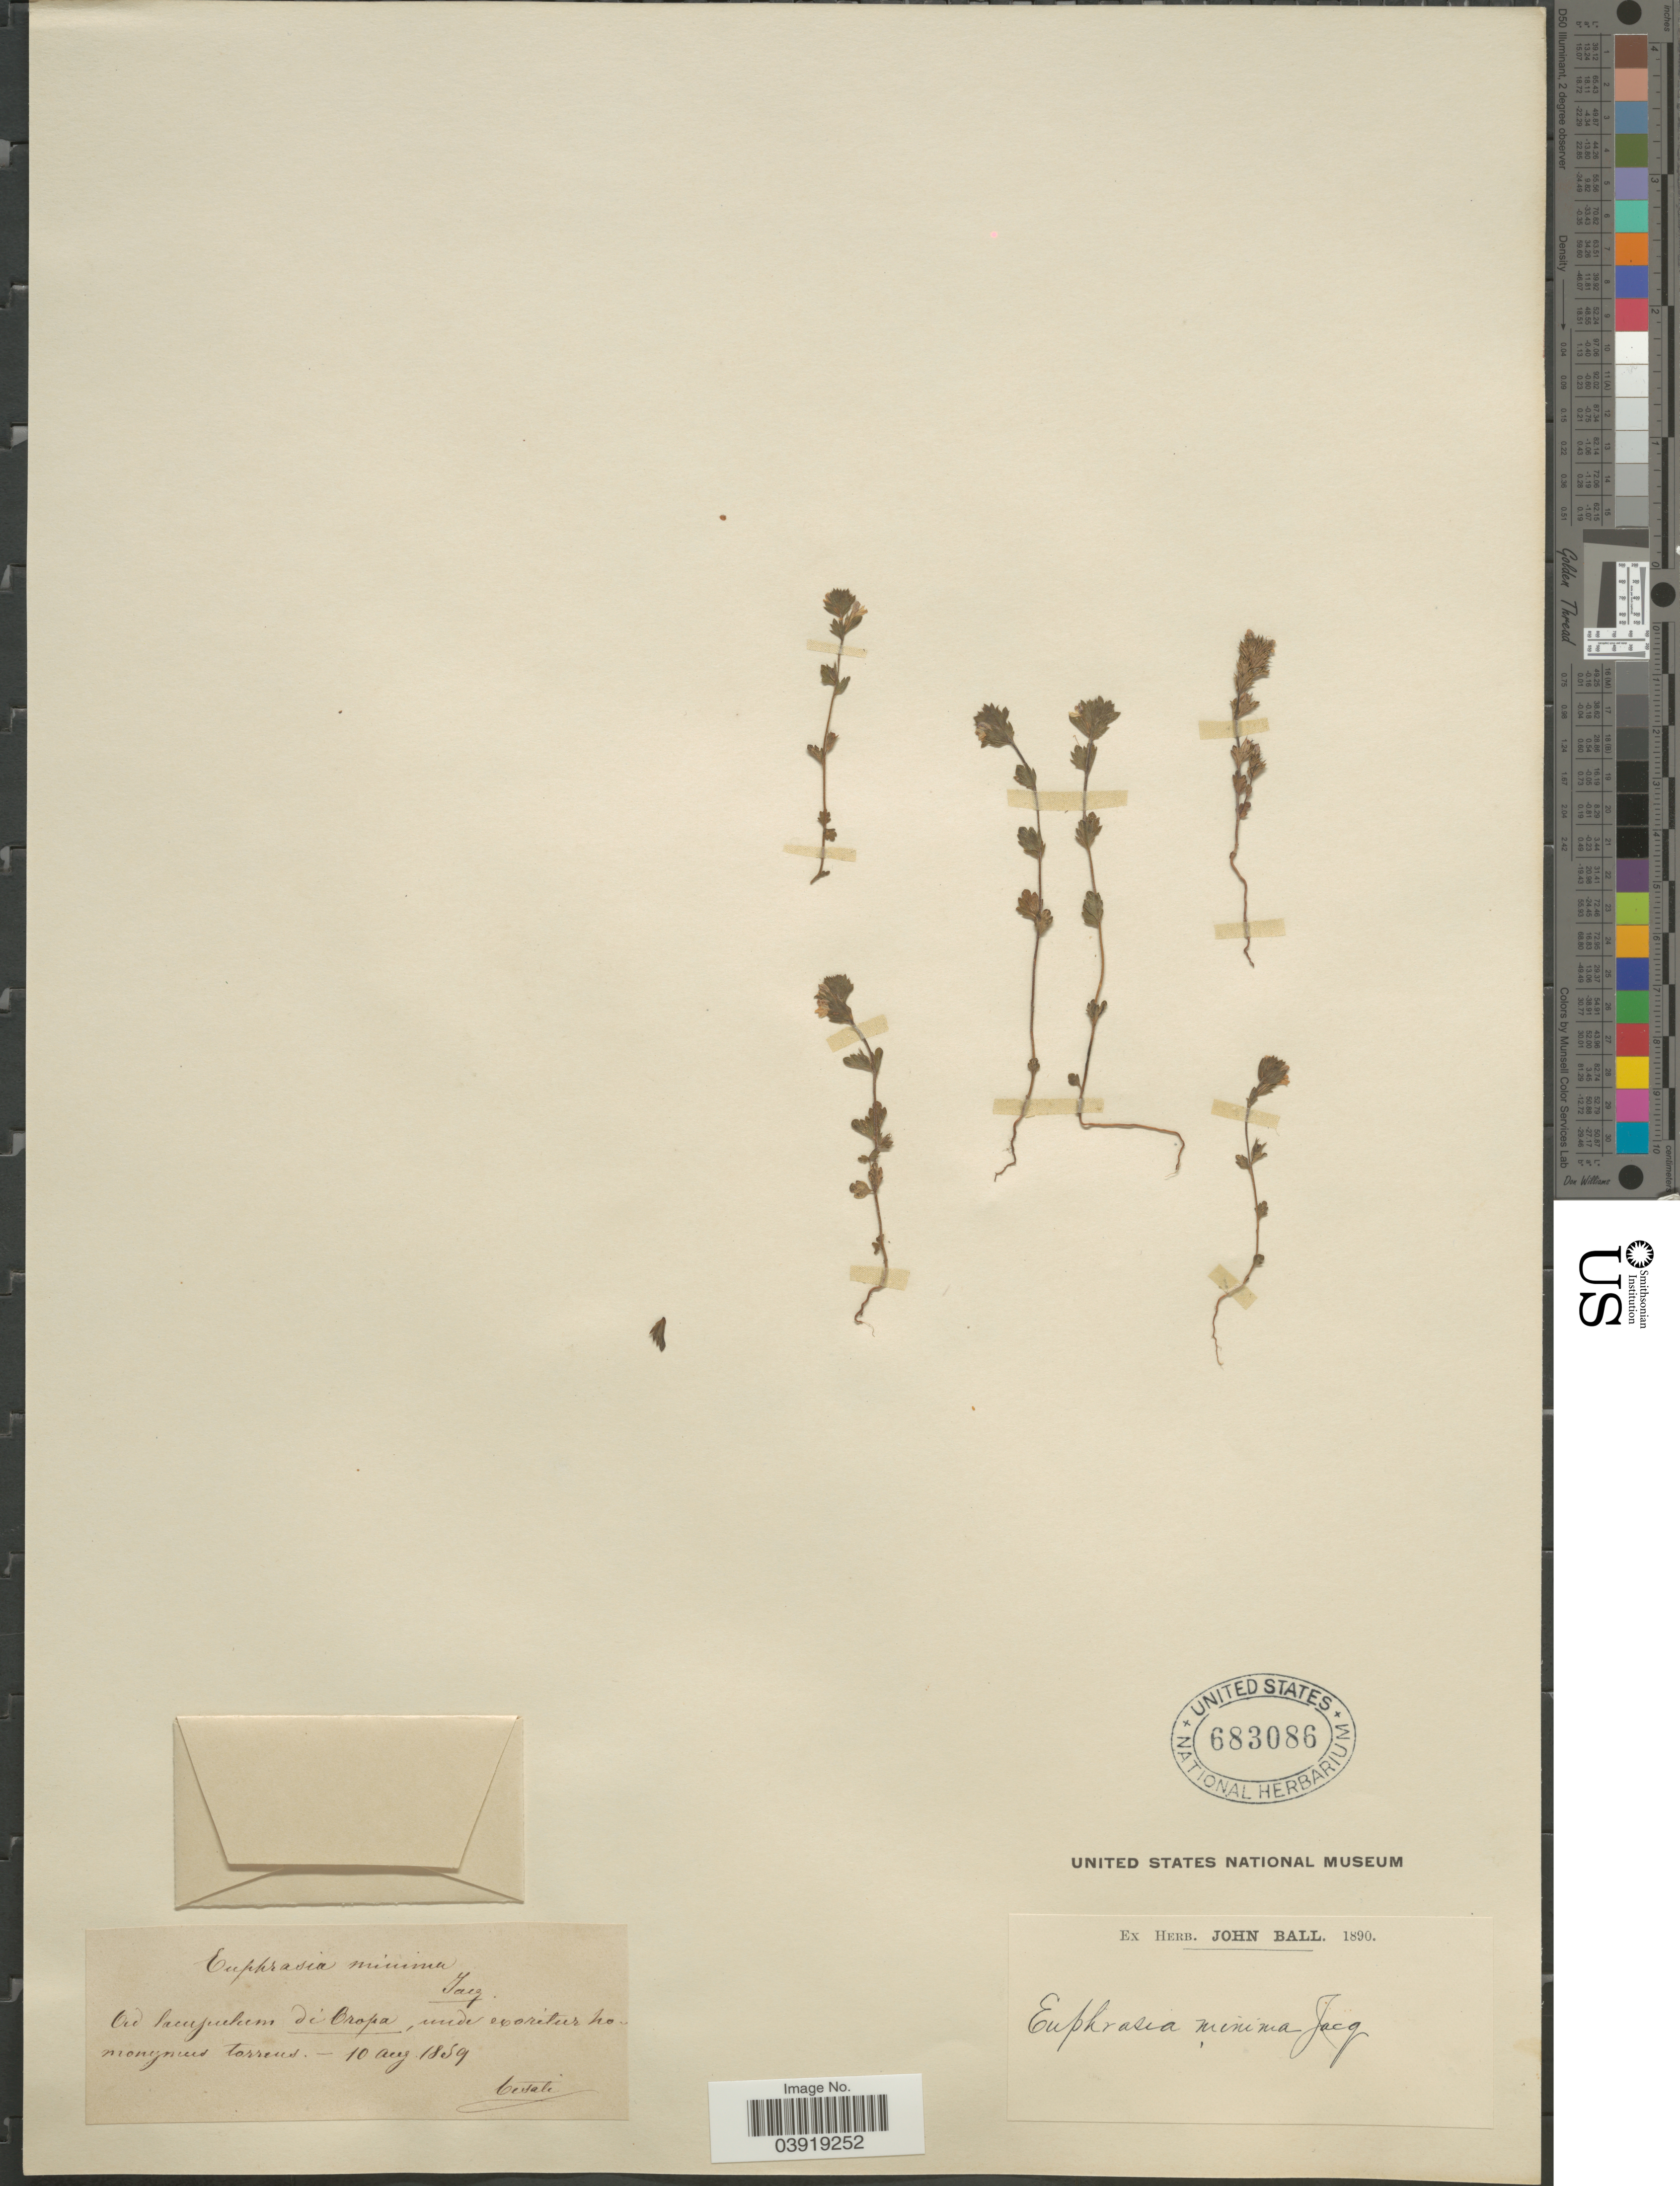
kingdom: Plantae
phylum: Tracheophyta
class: Magnoliopsida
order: Lamiales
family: Orobanchaceae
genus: Euphrasia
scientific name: Euphrasia minima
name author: Schloss.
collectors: Cesati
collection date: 1859-08-10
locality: Ad lacugeulum di Cropa, under exoritur homonyms torrens. [interpreted]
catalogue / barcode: US 683086